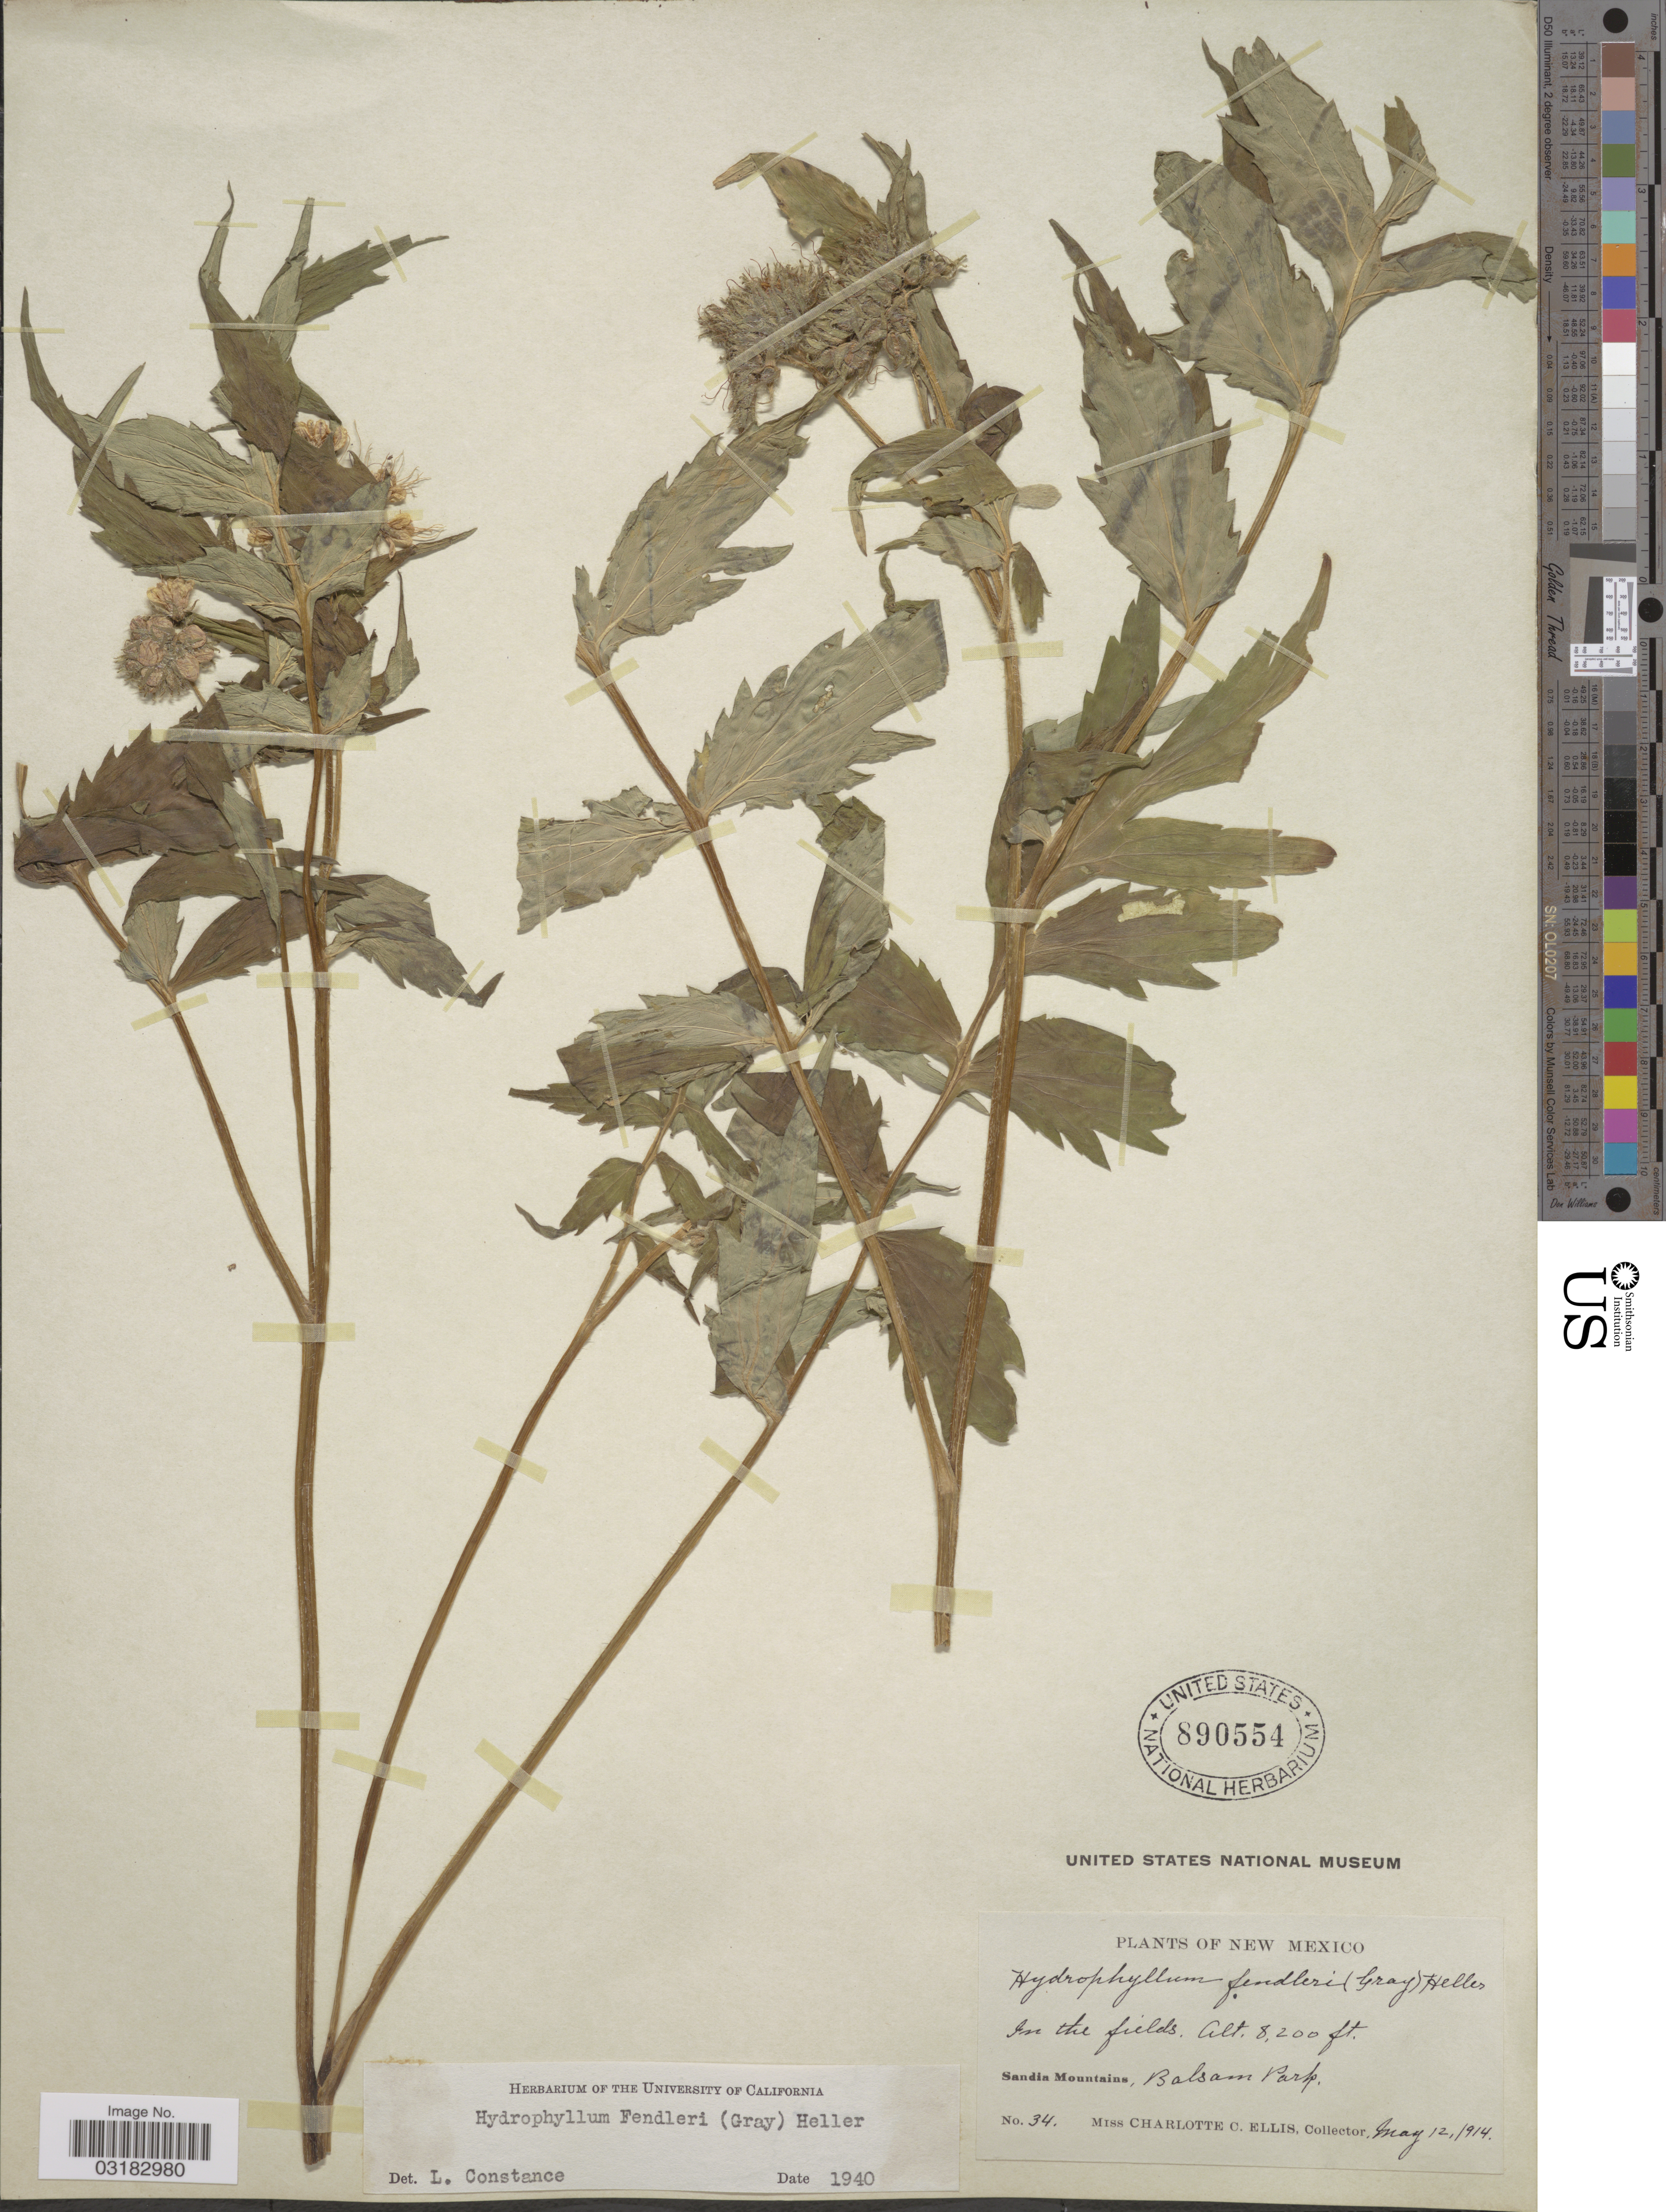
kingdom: Plantae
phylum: Tracheophyta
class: Magnoliopsida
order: Boraginales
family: Hydrophyllaceae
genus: Hydrophyllum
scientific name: Hydrophyllum fendleri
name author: (A. Gray) A. Heller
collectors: C. C. Ellis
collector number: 34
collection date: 1914-05-12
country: United States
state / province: New Mexico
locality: Sandia Mountains, Balsam Park.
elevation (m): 2499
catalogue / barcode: US 890554